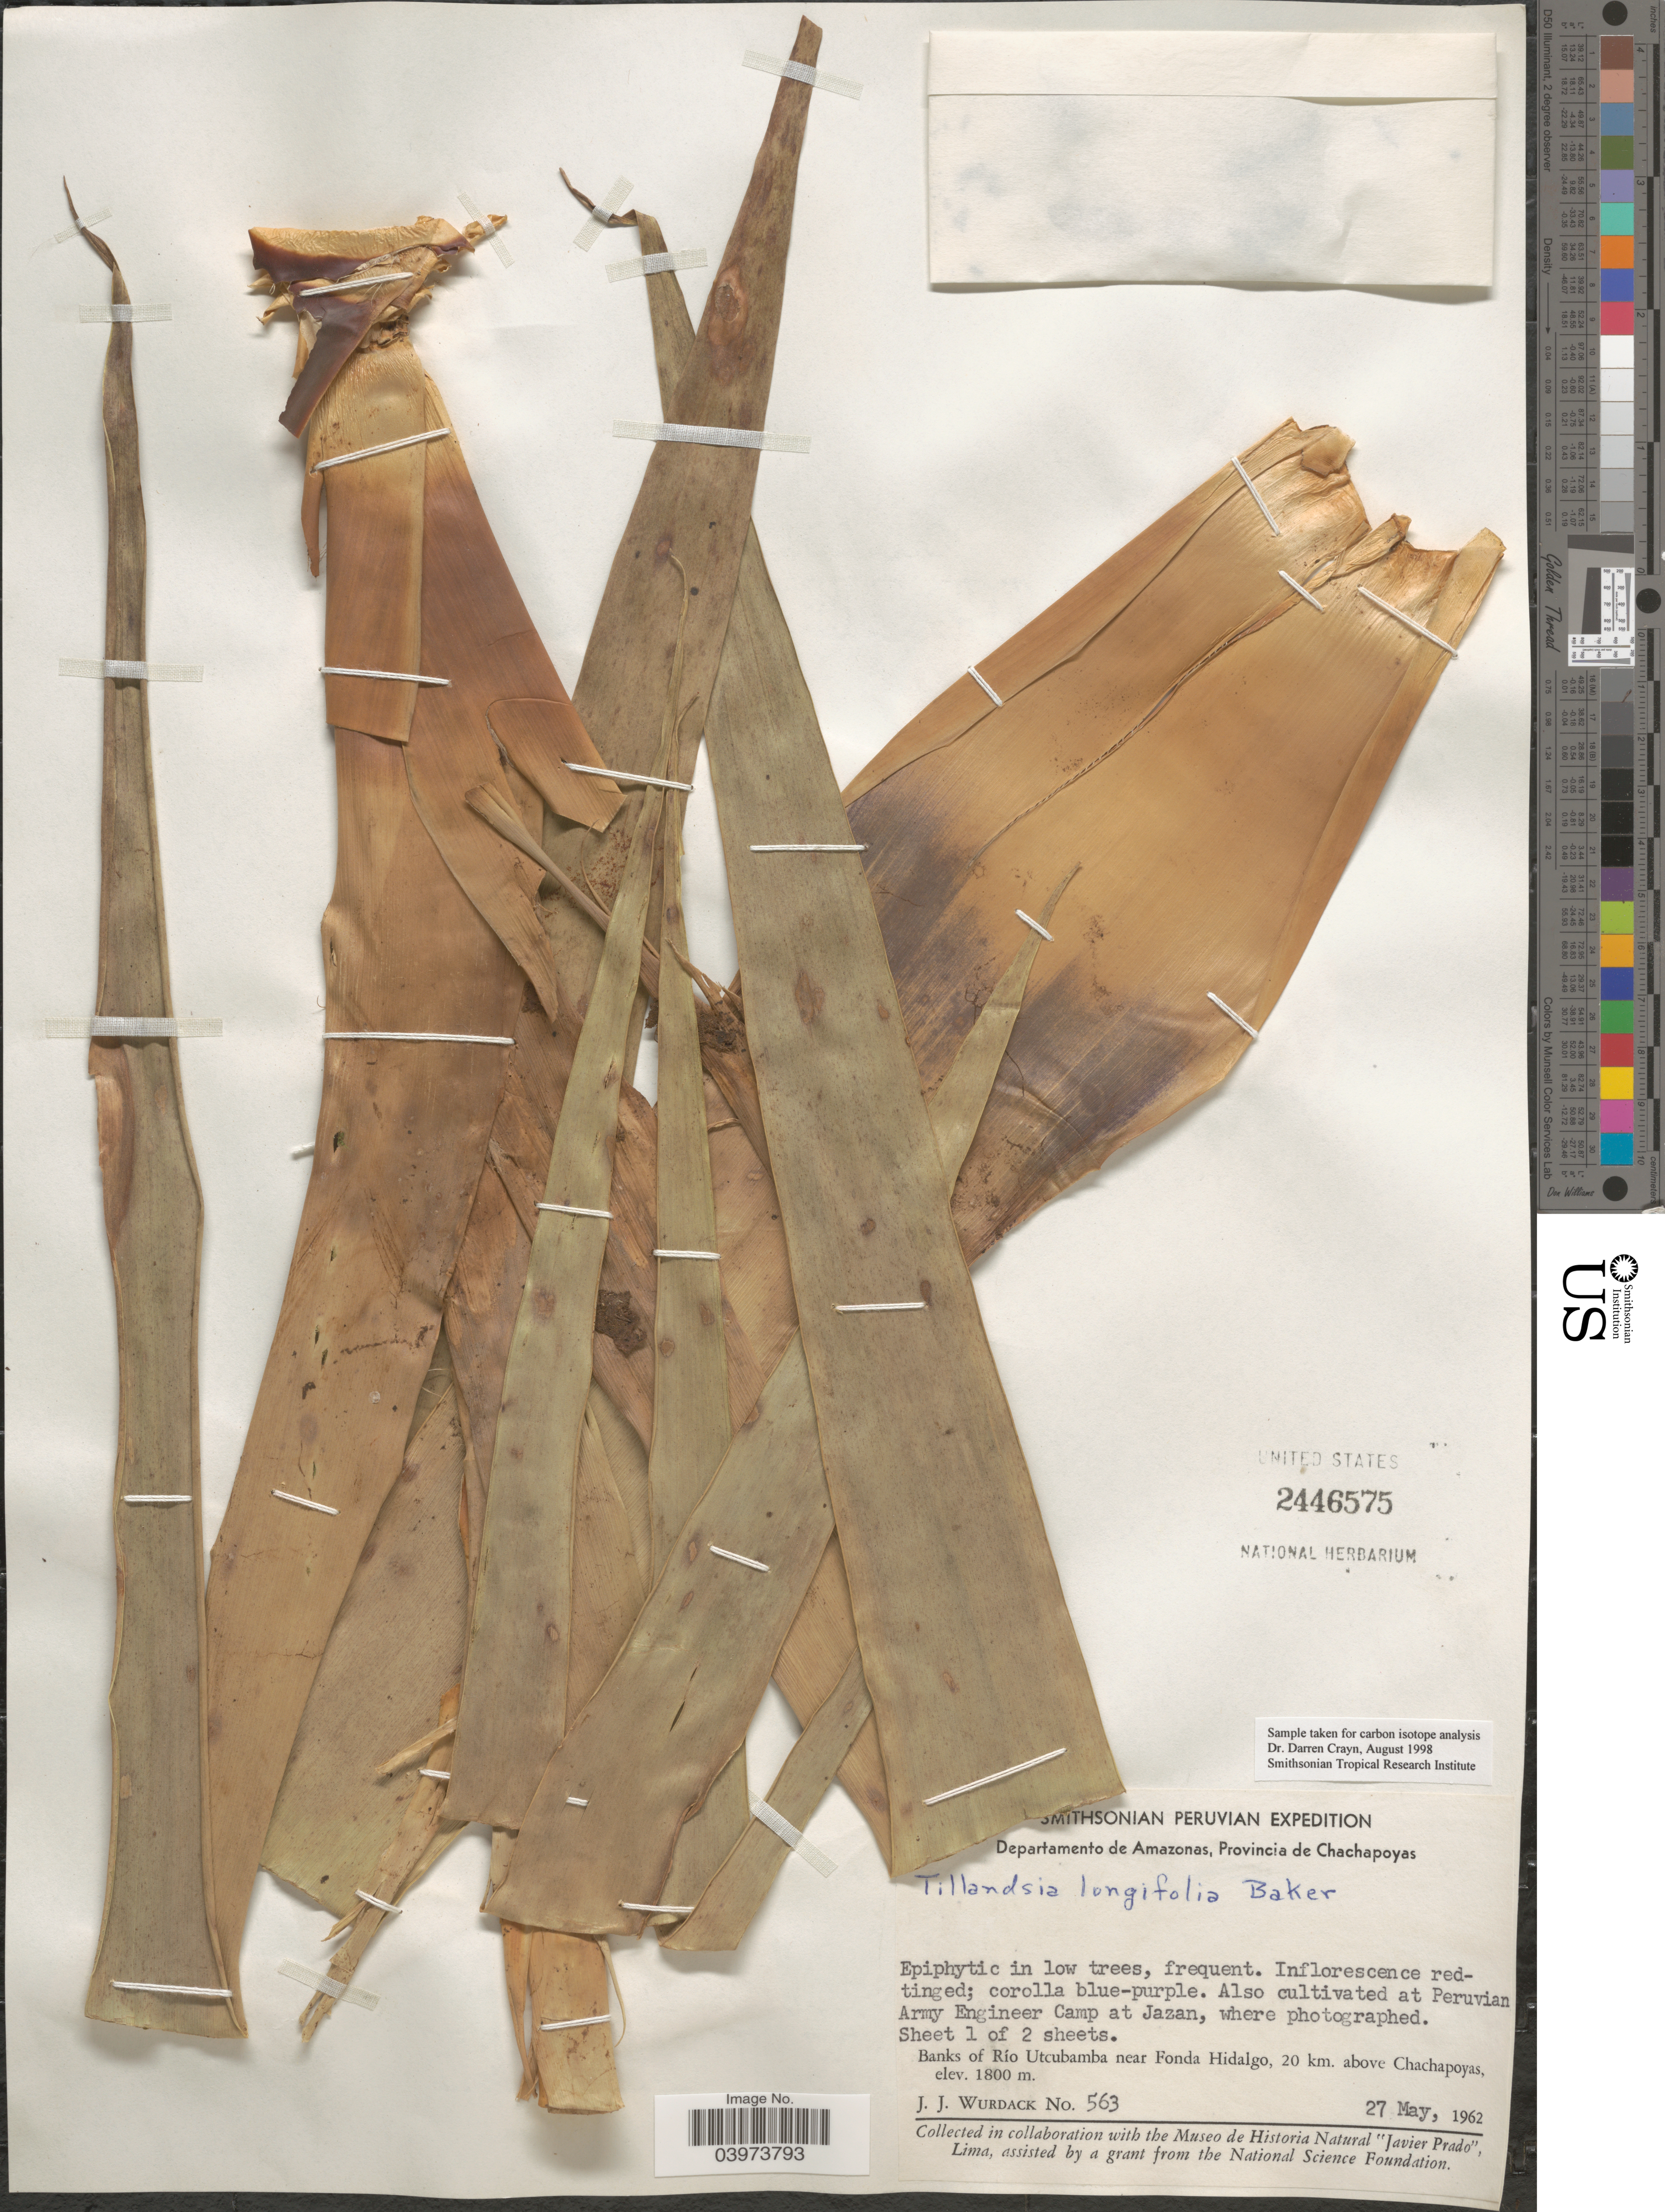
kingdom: Plantae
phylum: Tracheophyta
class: Liliopsida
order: Poales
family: Bromeliaceae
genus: Tillandsia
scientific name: Tillandsia longifolia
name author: Baker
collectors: J. J. Wurdack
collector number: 563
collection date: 1962-05-27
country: Peru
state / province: Amazonas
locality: Smithsonian Peruvian Expedition. Departamento de Amazonas, Provincia de Chachapoyas. Also cultivated at Peruvian Army Engineer Camp at Jazan. Banks of Río Utcubamba near Fonda Hidalgo, 20 km. above Chachapoyas.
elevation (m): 1800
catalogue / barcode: US 2446575